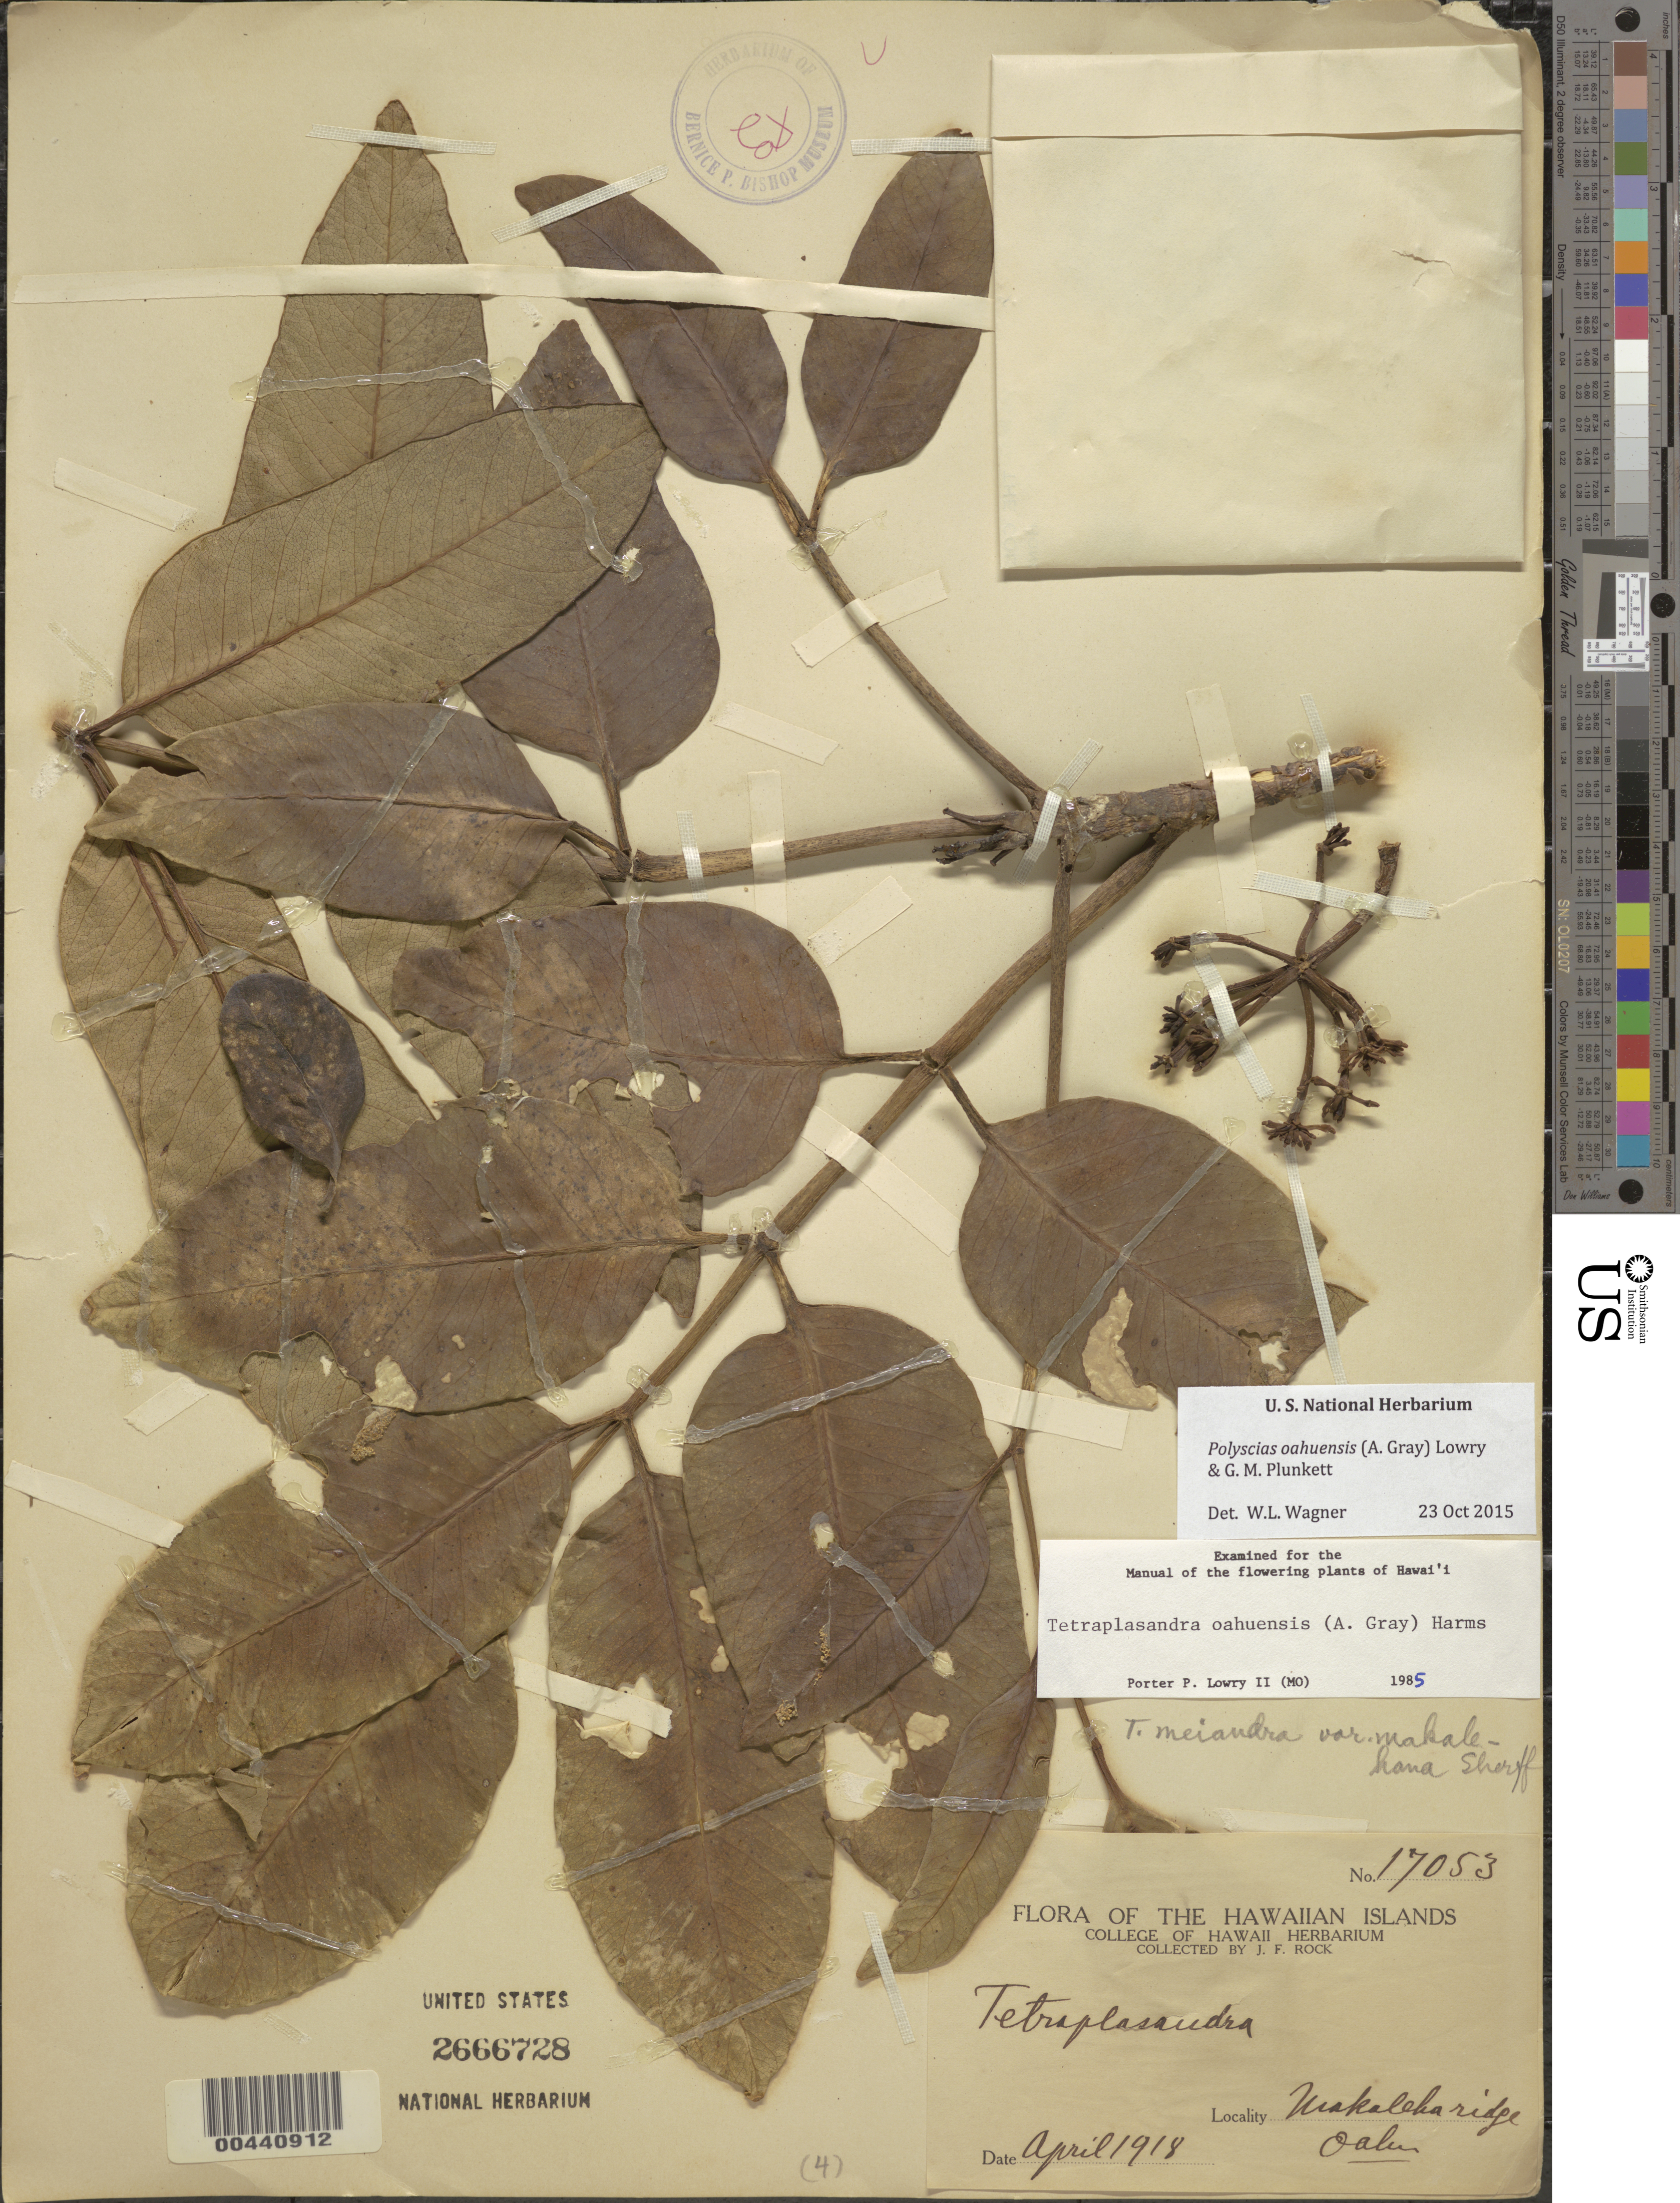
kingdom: Plantae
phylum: Tracheophyta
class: Magnoliopsida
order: Apiales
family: Araliaceae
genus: Polyscias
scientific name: Polyscias oahuensis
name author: (A. Gray) Lowry & G. M. Plunkett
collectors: J. F. Rock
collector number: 17053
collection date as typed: Apr 1918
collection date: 1918-04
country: United States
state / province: Hawaii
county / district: Honolulu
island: Oahu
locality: Makaleha Ridge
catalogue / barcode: US 2666728